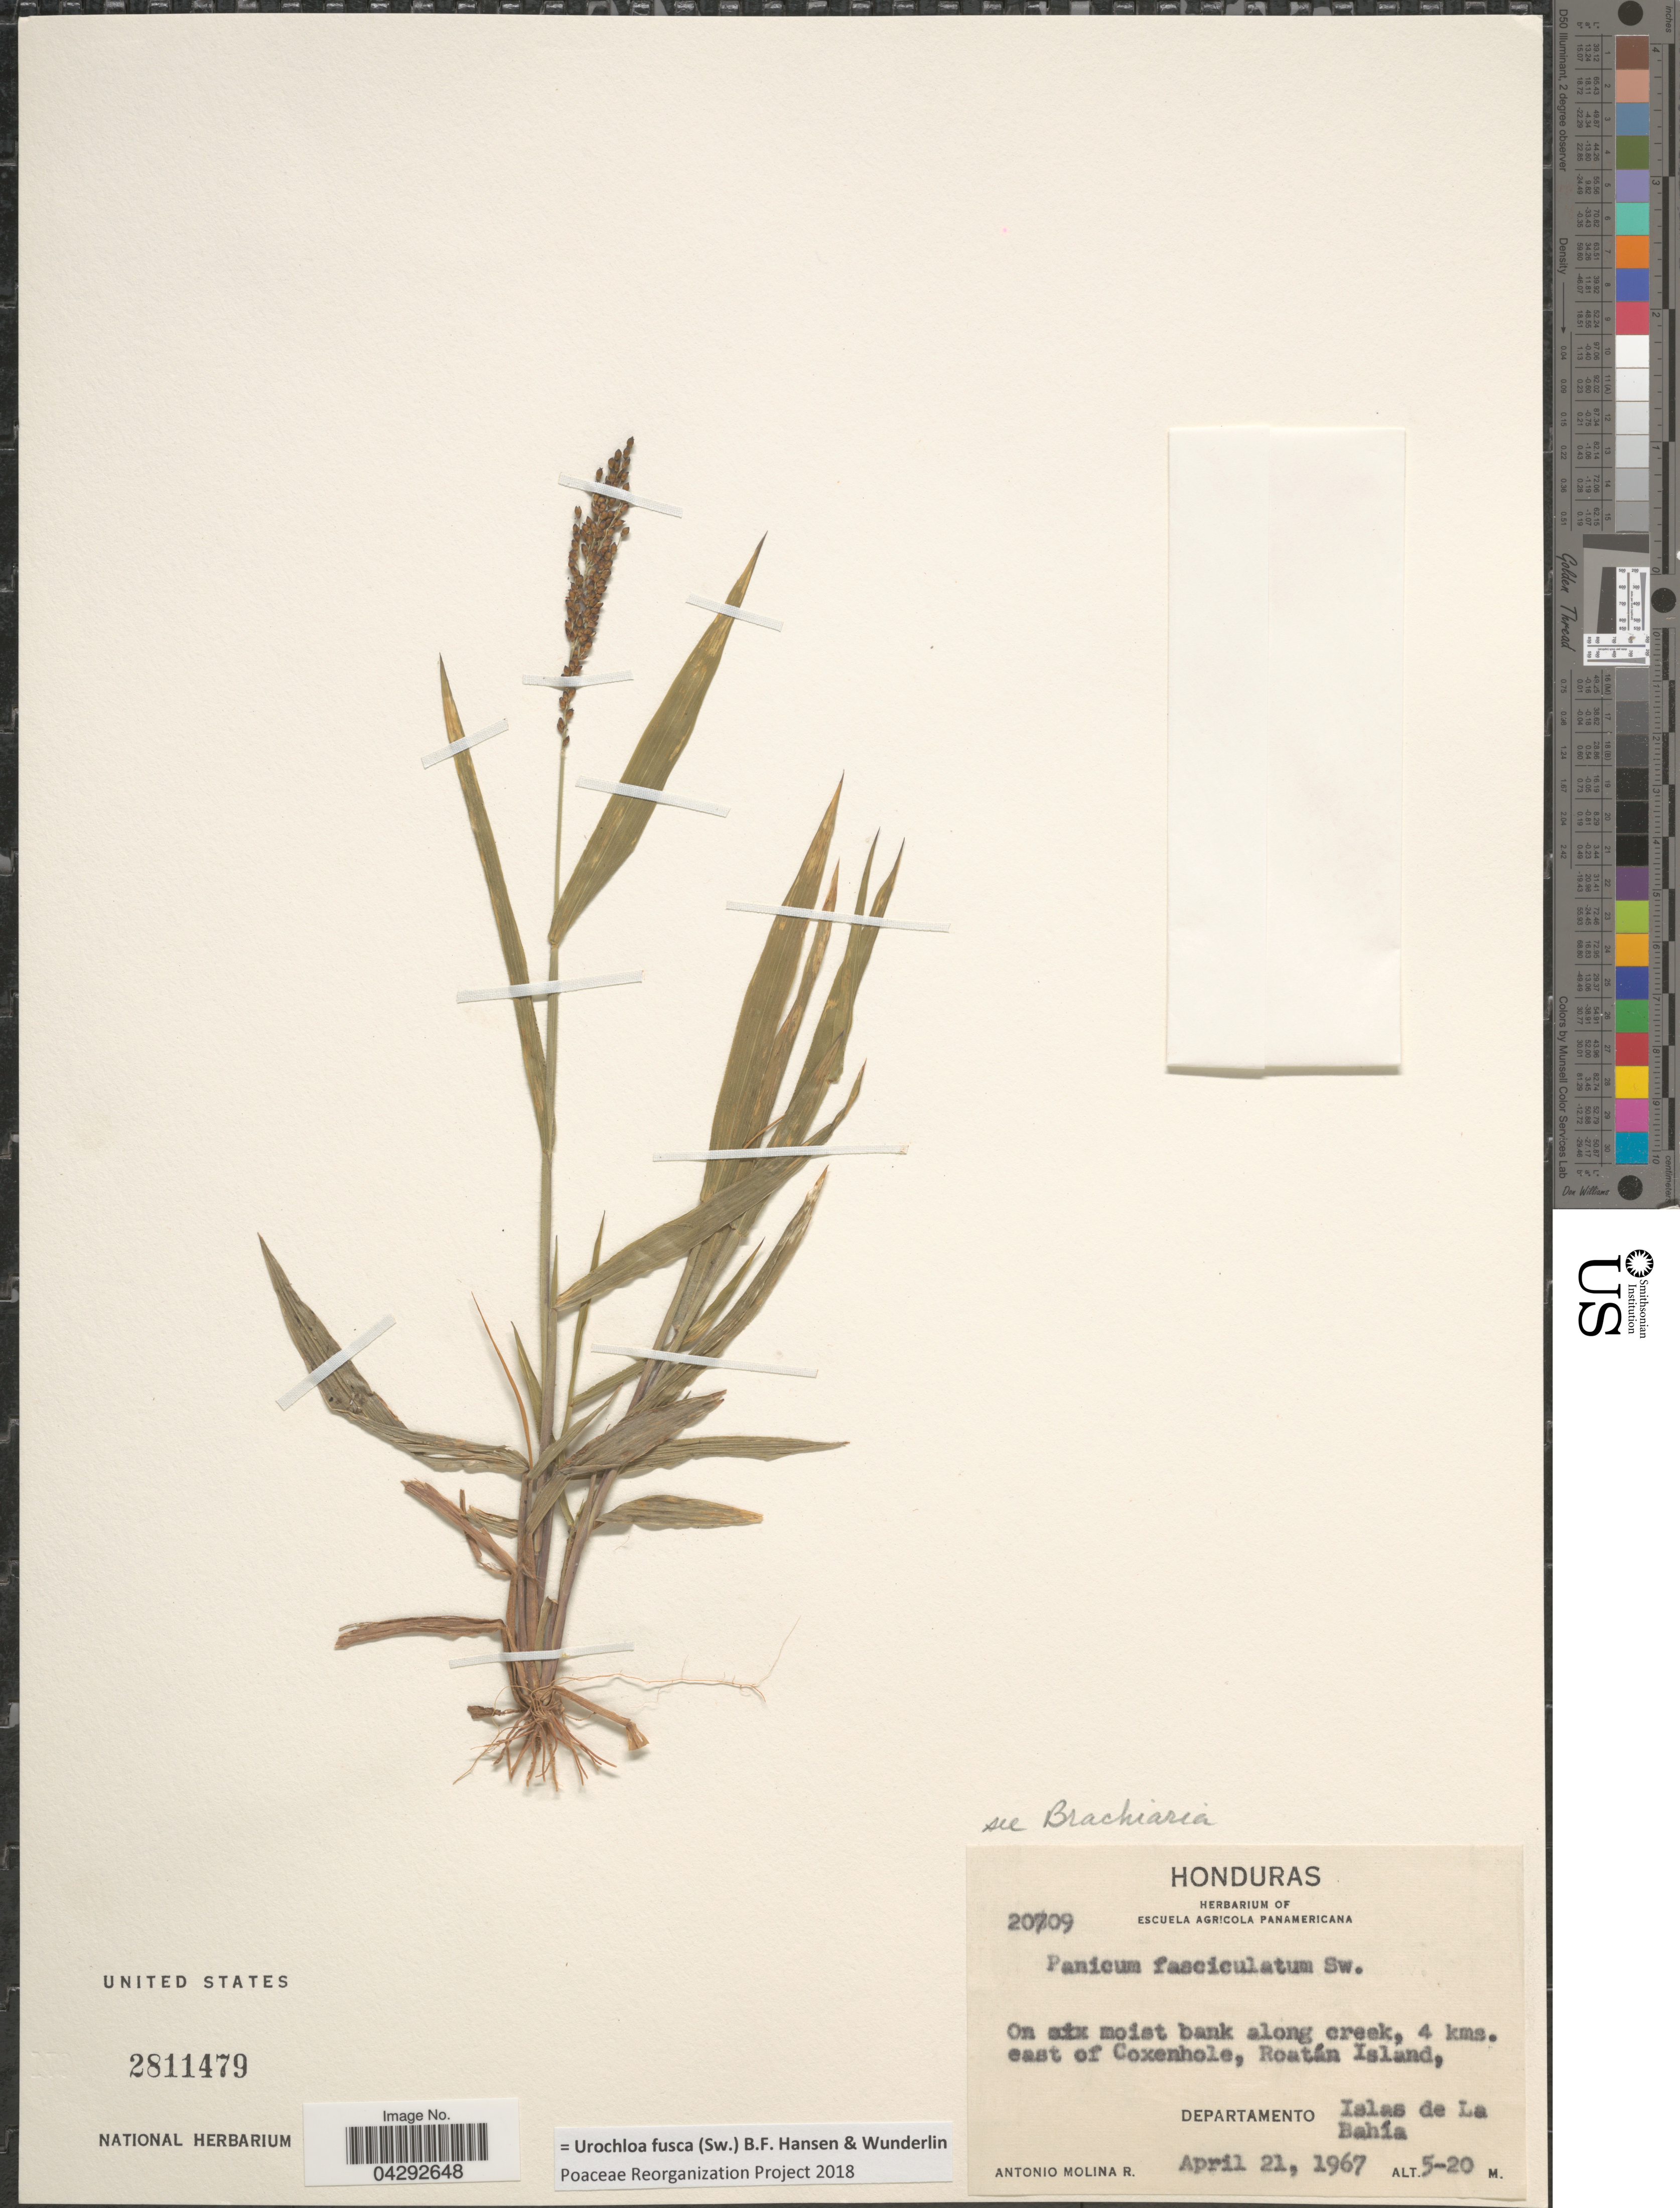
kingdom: Plantae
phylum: Tracheophyta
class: Liliopsida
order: Poales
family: Poaceae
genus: Urochloa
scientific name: Urochloa fusca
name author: (Sw.) B.F. Hansen & Wunderlin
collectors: A. Molina R.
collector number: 20709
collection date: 1967-04-21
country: Honduras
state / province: Islas de la Bahía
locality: On six moist bank along creek, 4 kms. east of Coxenhole, Roatán Island, Departamento Islas de La Bahía.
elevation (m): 5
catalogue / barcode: US 2811479